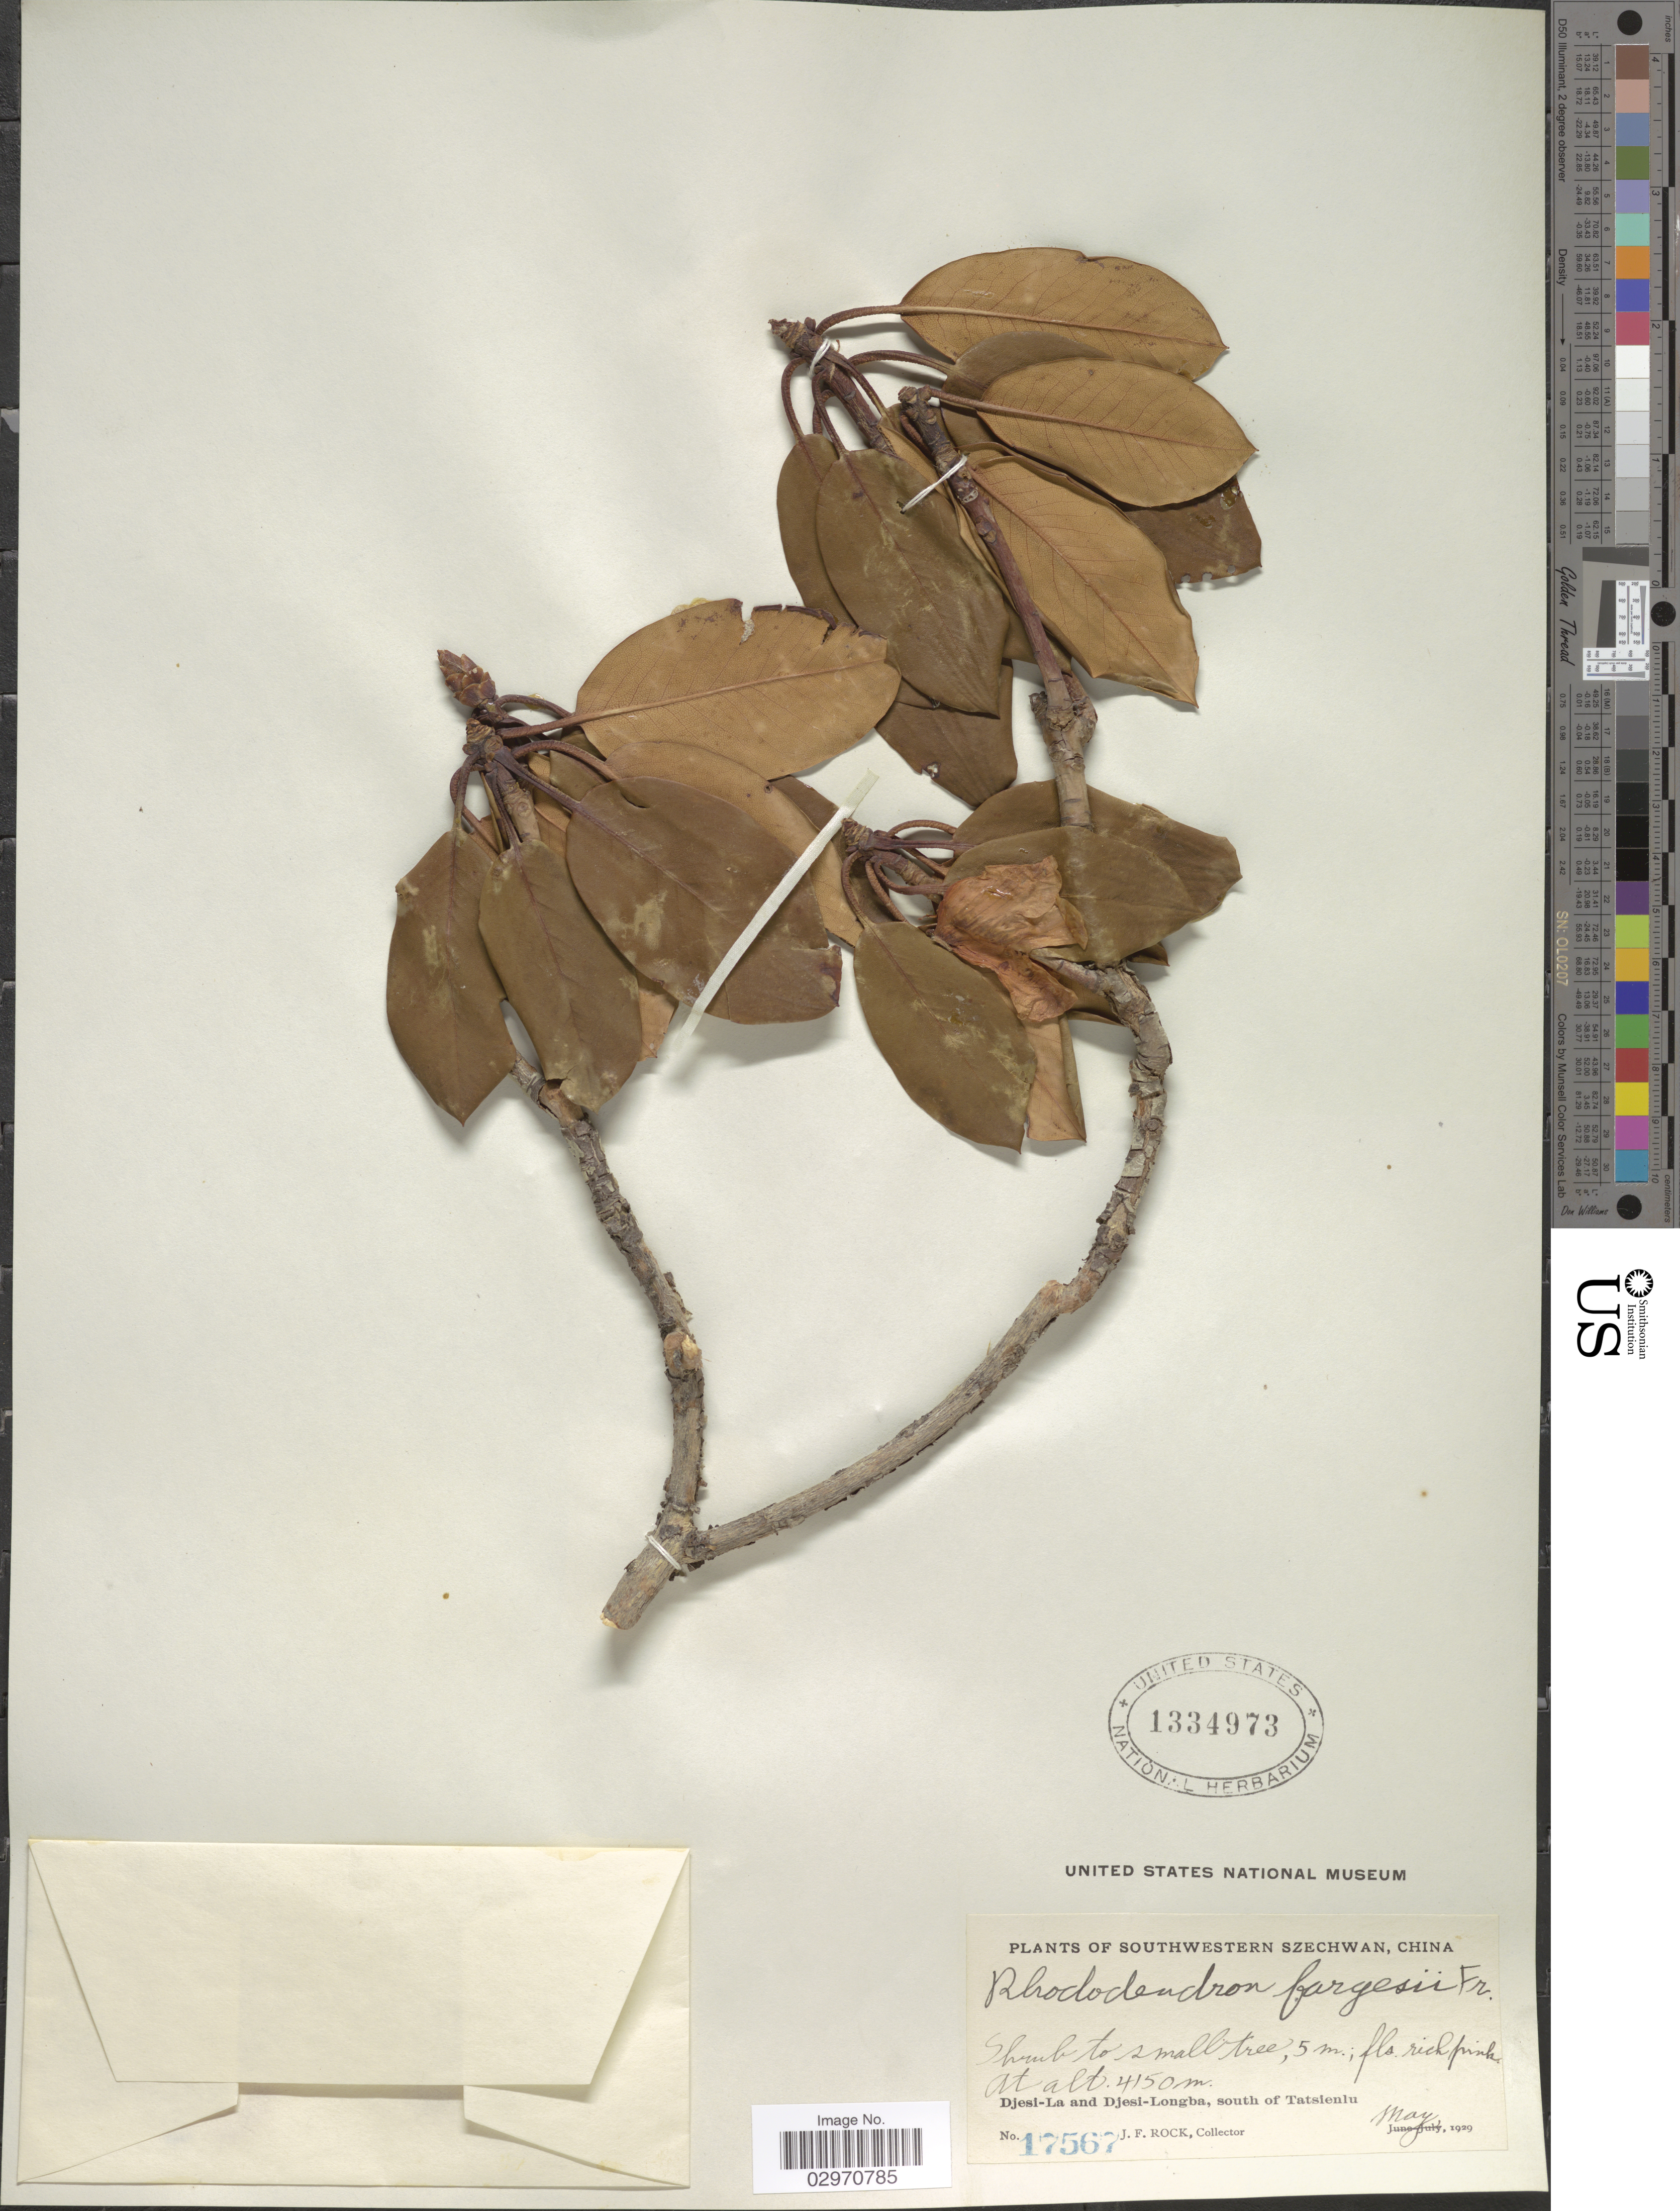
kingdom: Plantae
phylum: Tracheophyta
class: Magnoliopsida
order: Ericales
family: Ericaceae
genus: Rhododendron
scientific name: Rhododendron fargesii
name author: Franch.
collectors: J. Rock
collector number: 17567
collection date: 1929-05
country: China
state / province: Sichuan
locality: Southwestern Szechwan, Djesi-La and Djesi-Longba, south of Tatsienlu.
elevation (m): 4150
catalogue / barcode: US 1334973